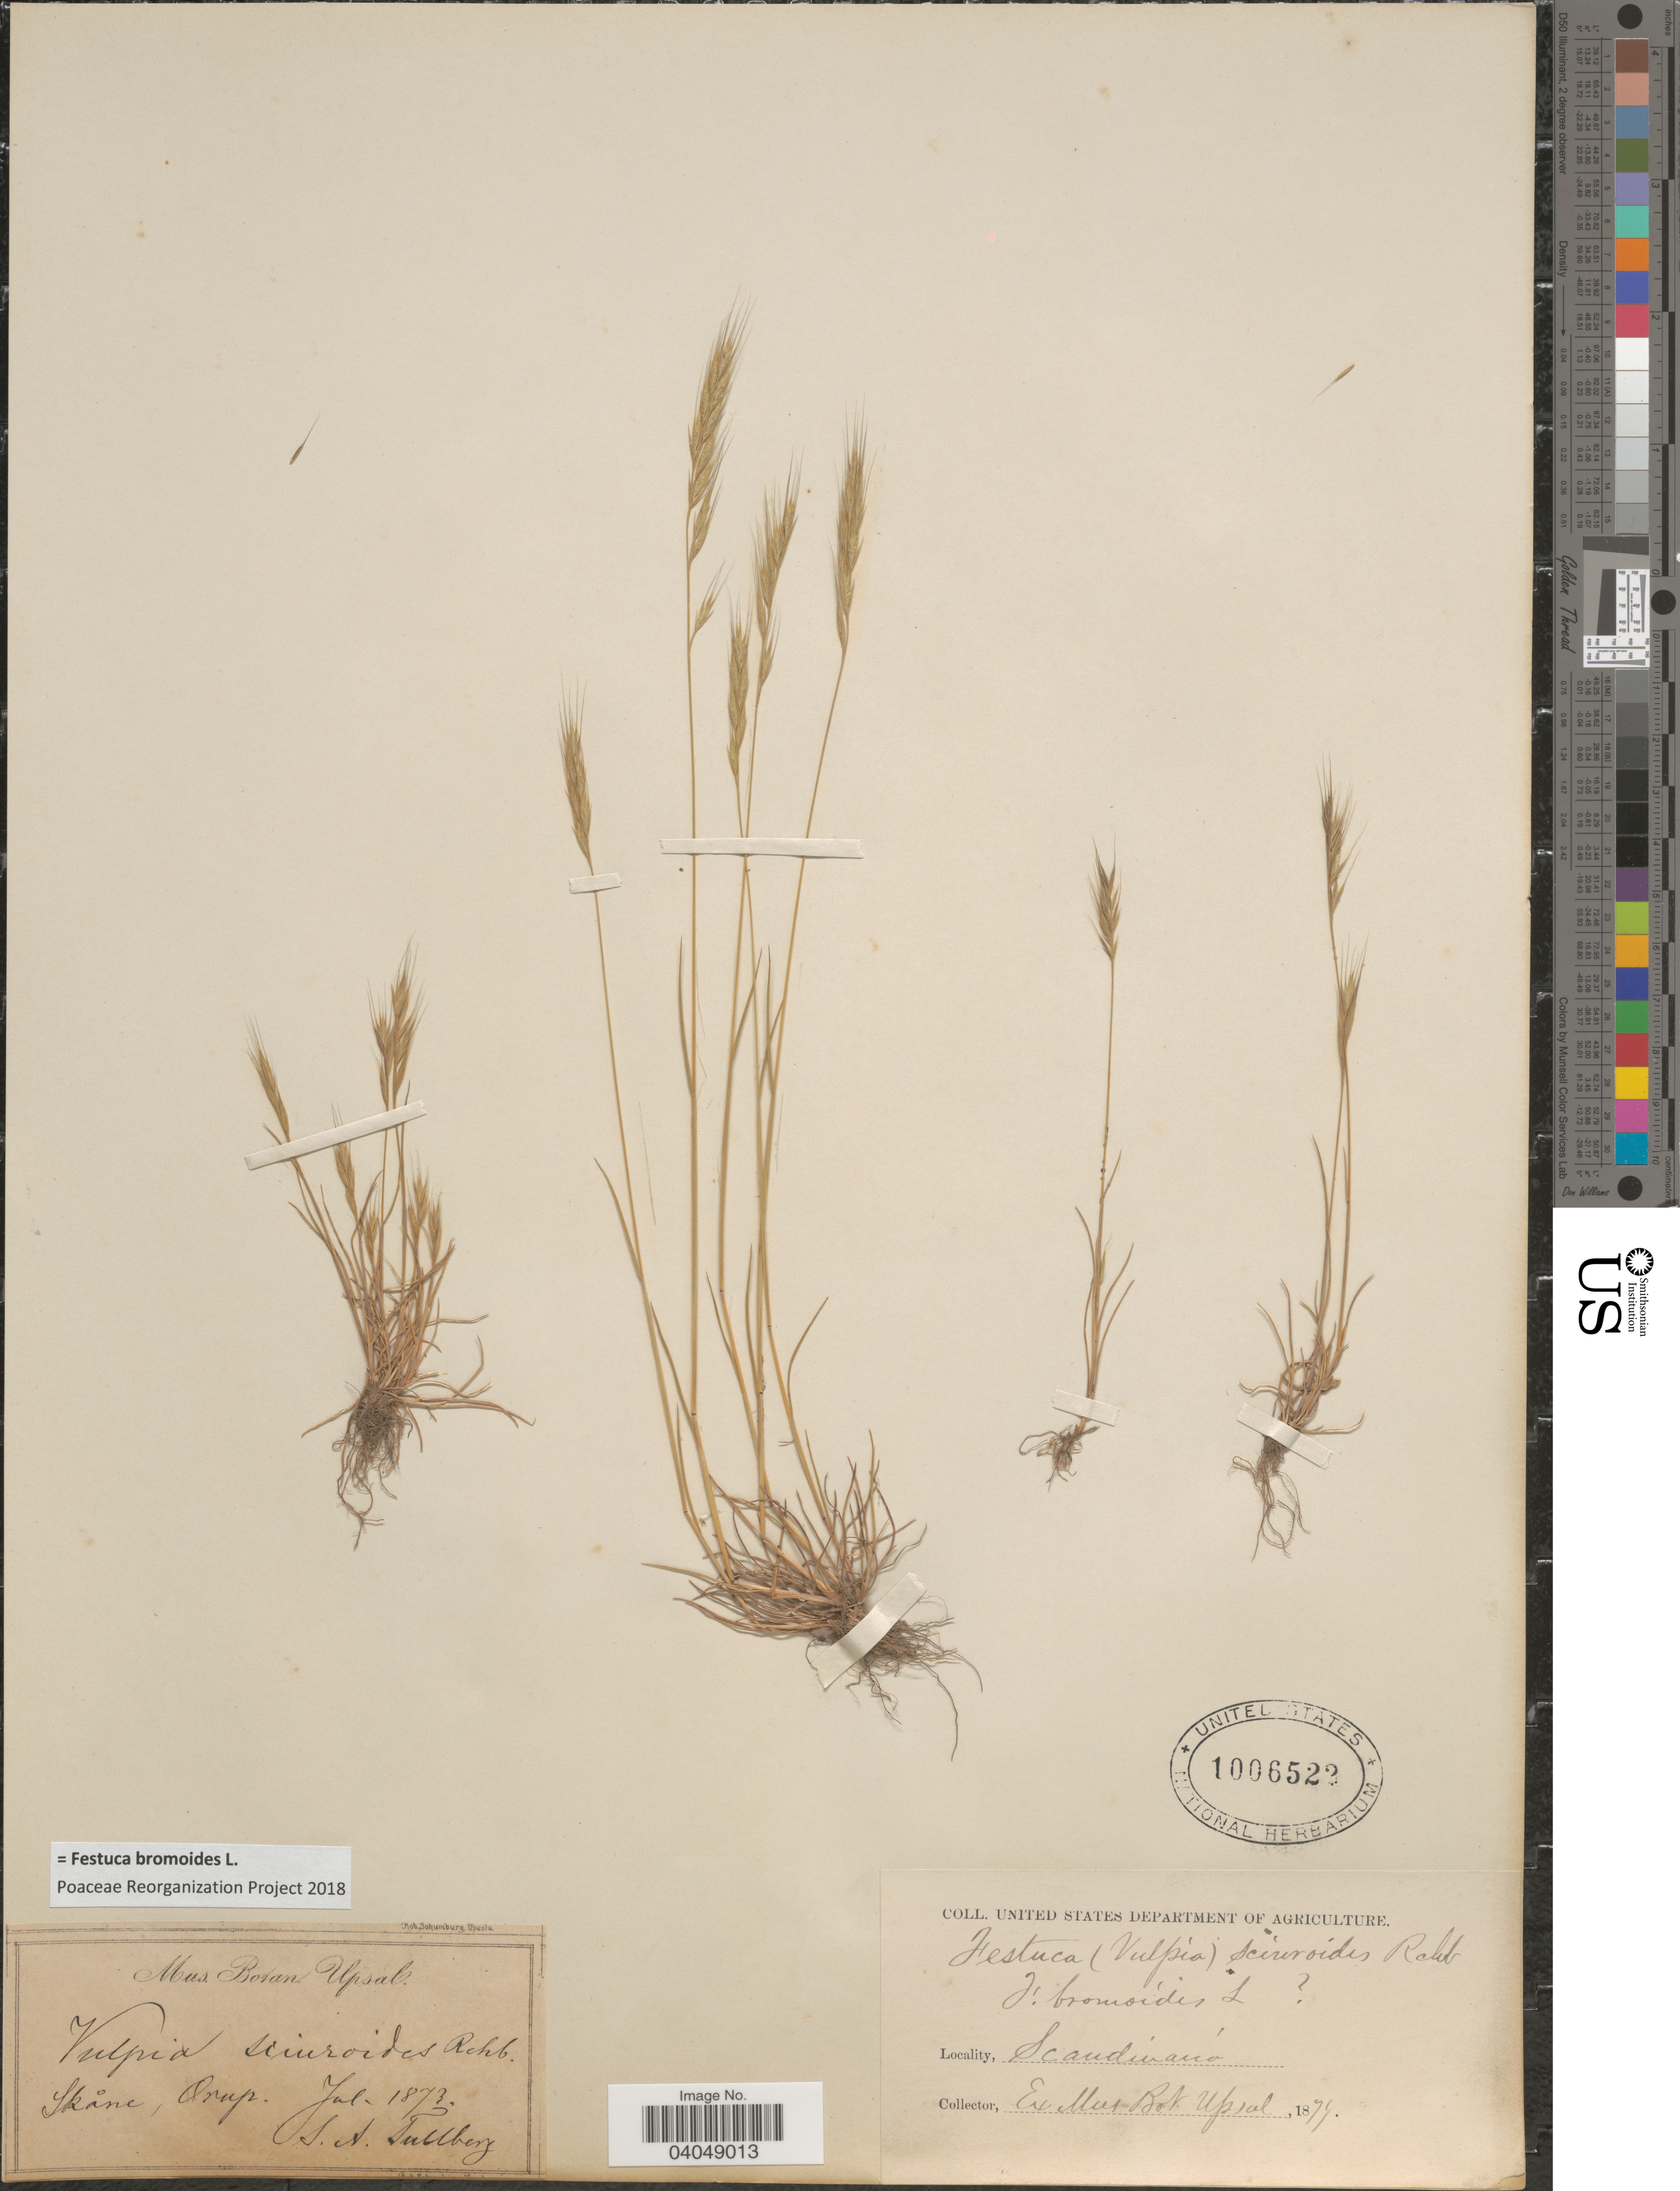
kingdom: Plantae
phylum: Tracheophyta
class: Liliopsida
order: Poales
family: Poaceae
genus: Festuca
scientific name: Festuca bromoides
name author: L.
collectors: S. Tullberg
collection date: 1873-07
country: Sweden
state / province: Skåne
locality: Orup. Scandinavia.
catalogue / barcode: US 1006523